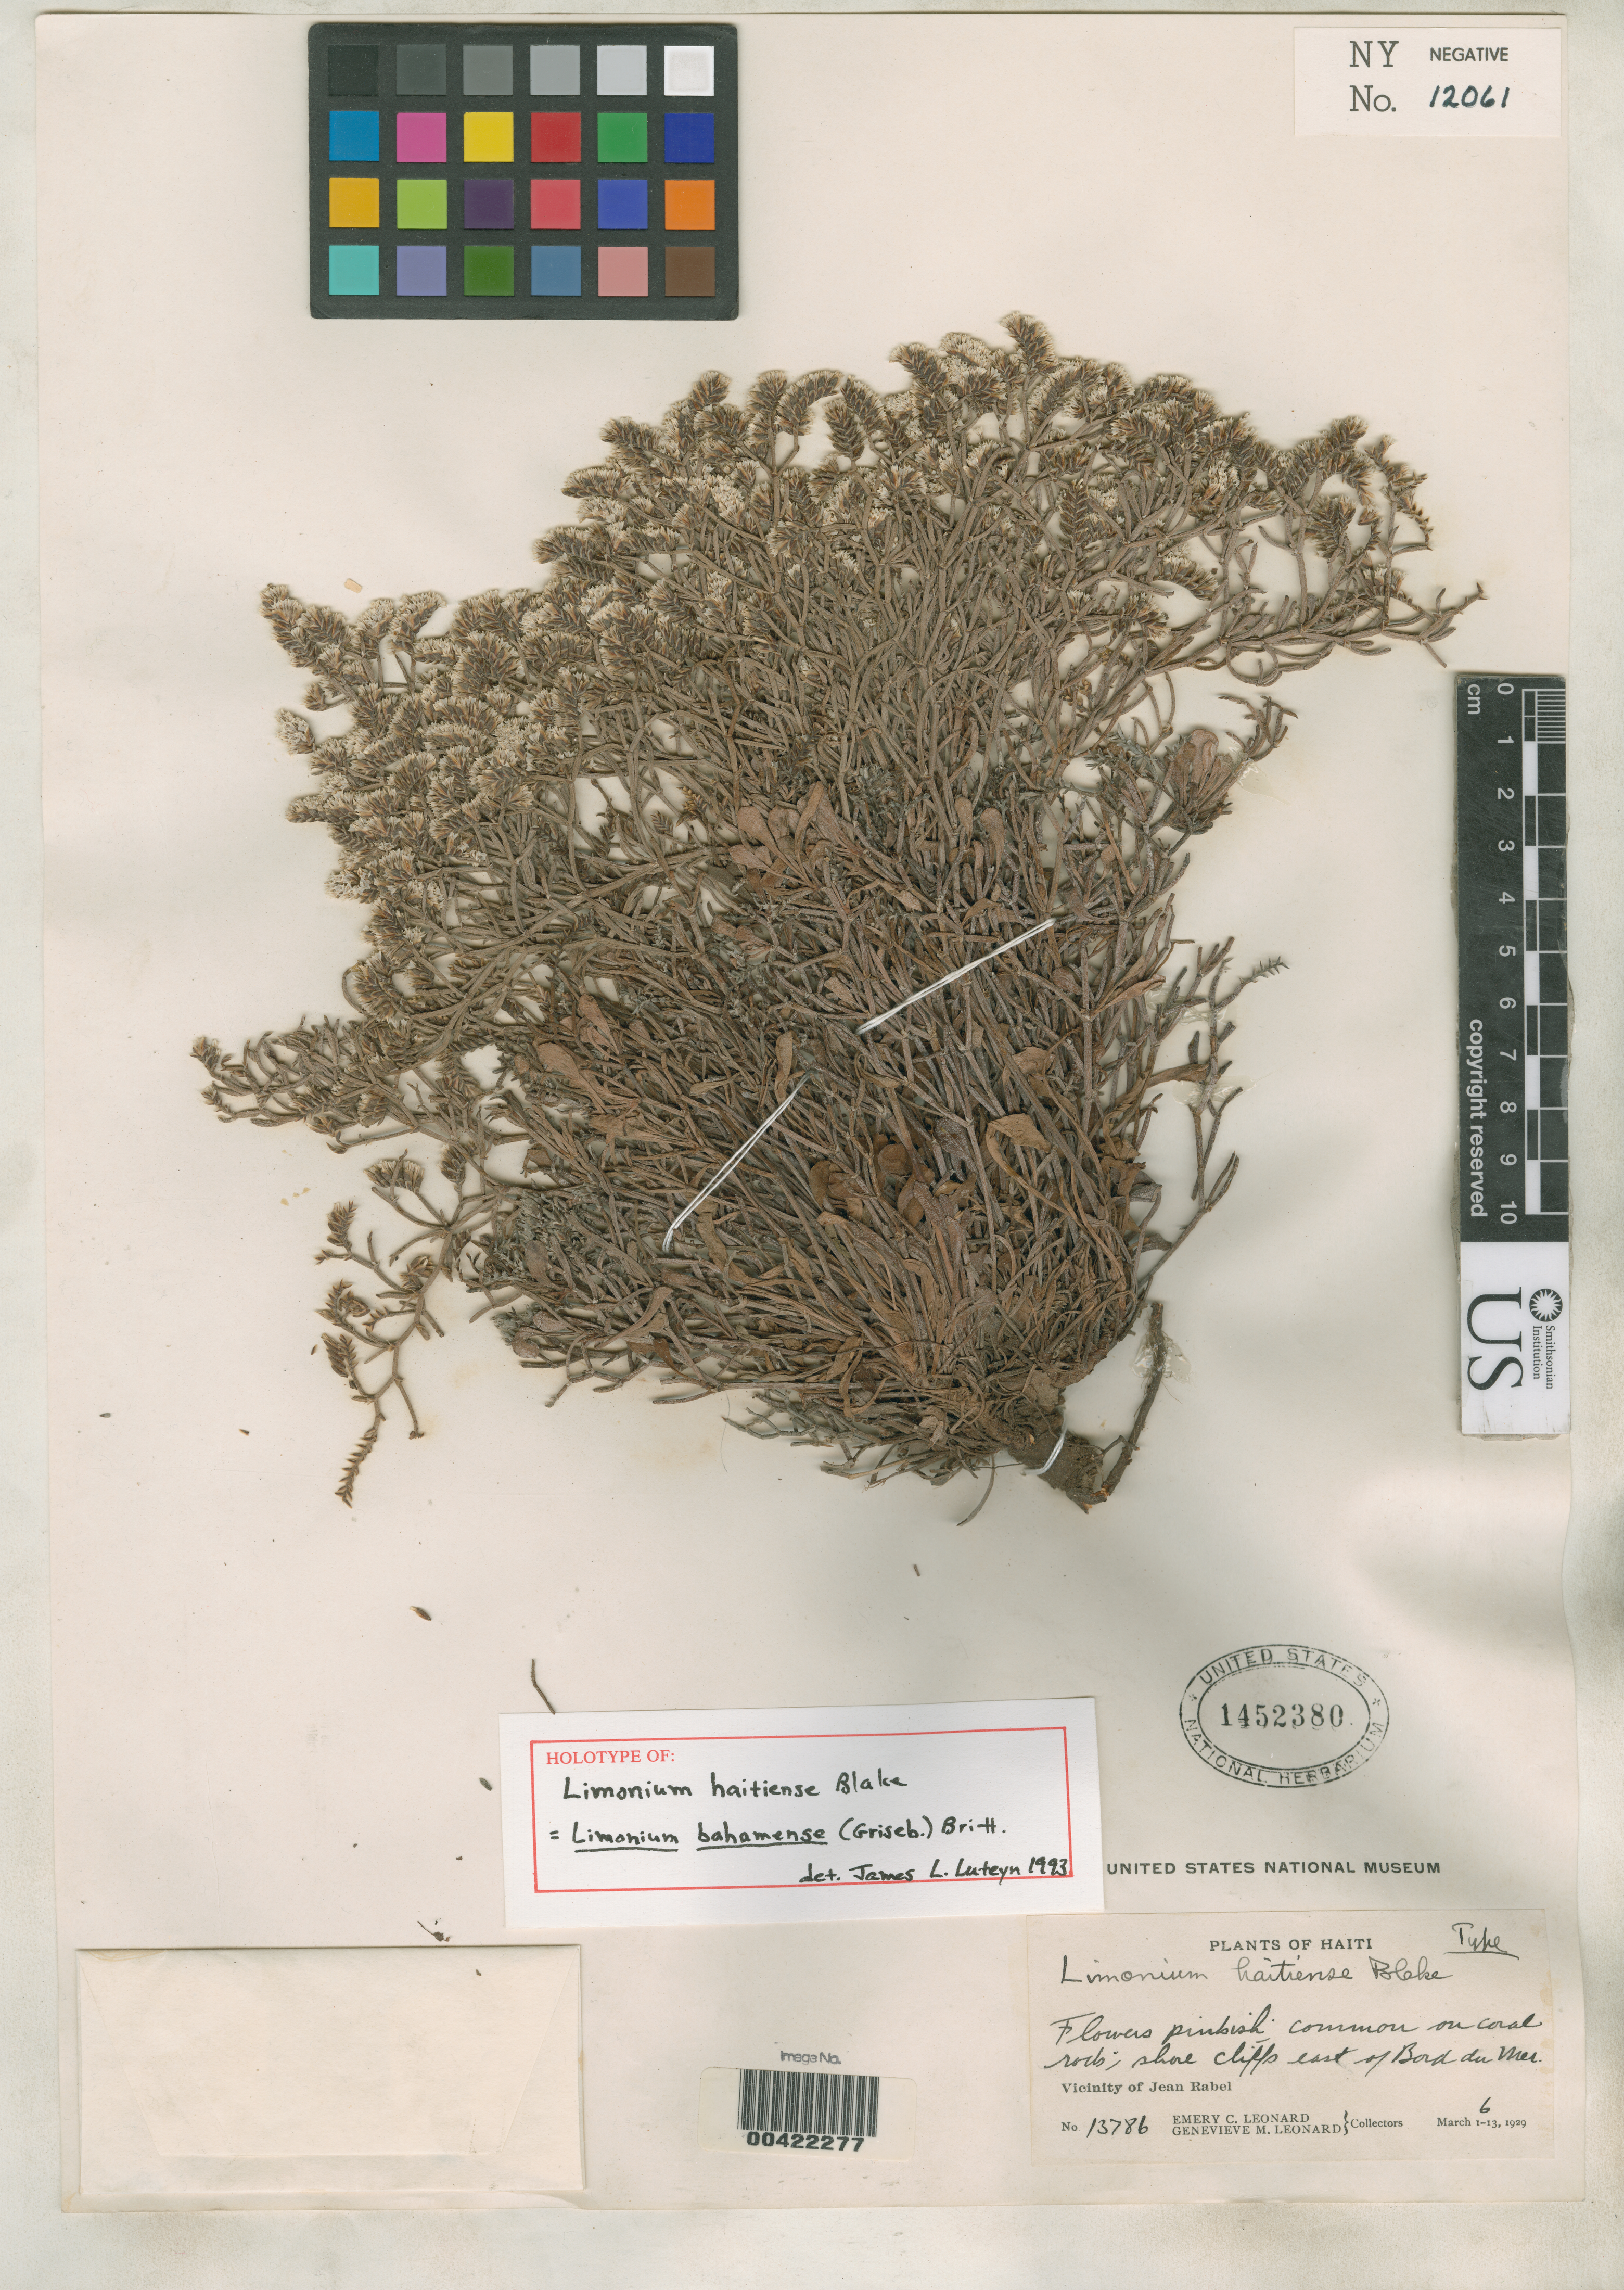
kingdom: Plantae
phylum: Tracheophyta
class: Magnoliopsida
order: Caryophyllales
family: Plumbaginaceae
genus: Limonium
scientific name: Limonium haitiense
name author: S.F. Blake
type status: Holotype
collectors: E. C. Leonard & G. M. Leonard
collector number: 13786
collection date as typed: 06 Mar 1929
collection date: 1929-03-06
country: Haiti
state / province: Nord-Ouest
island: Hispaniola Island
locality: E of Borddu mer, vicinity of Jean Rabel.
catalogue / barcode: US 1452380